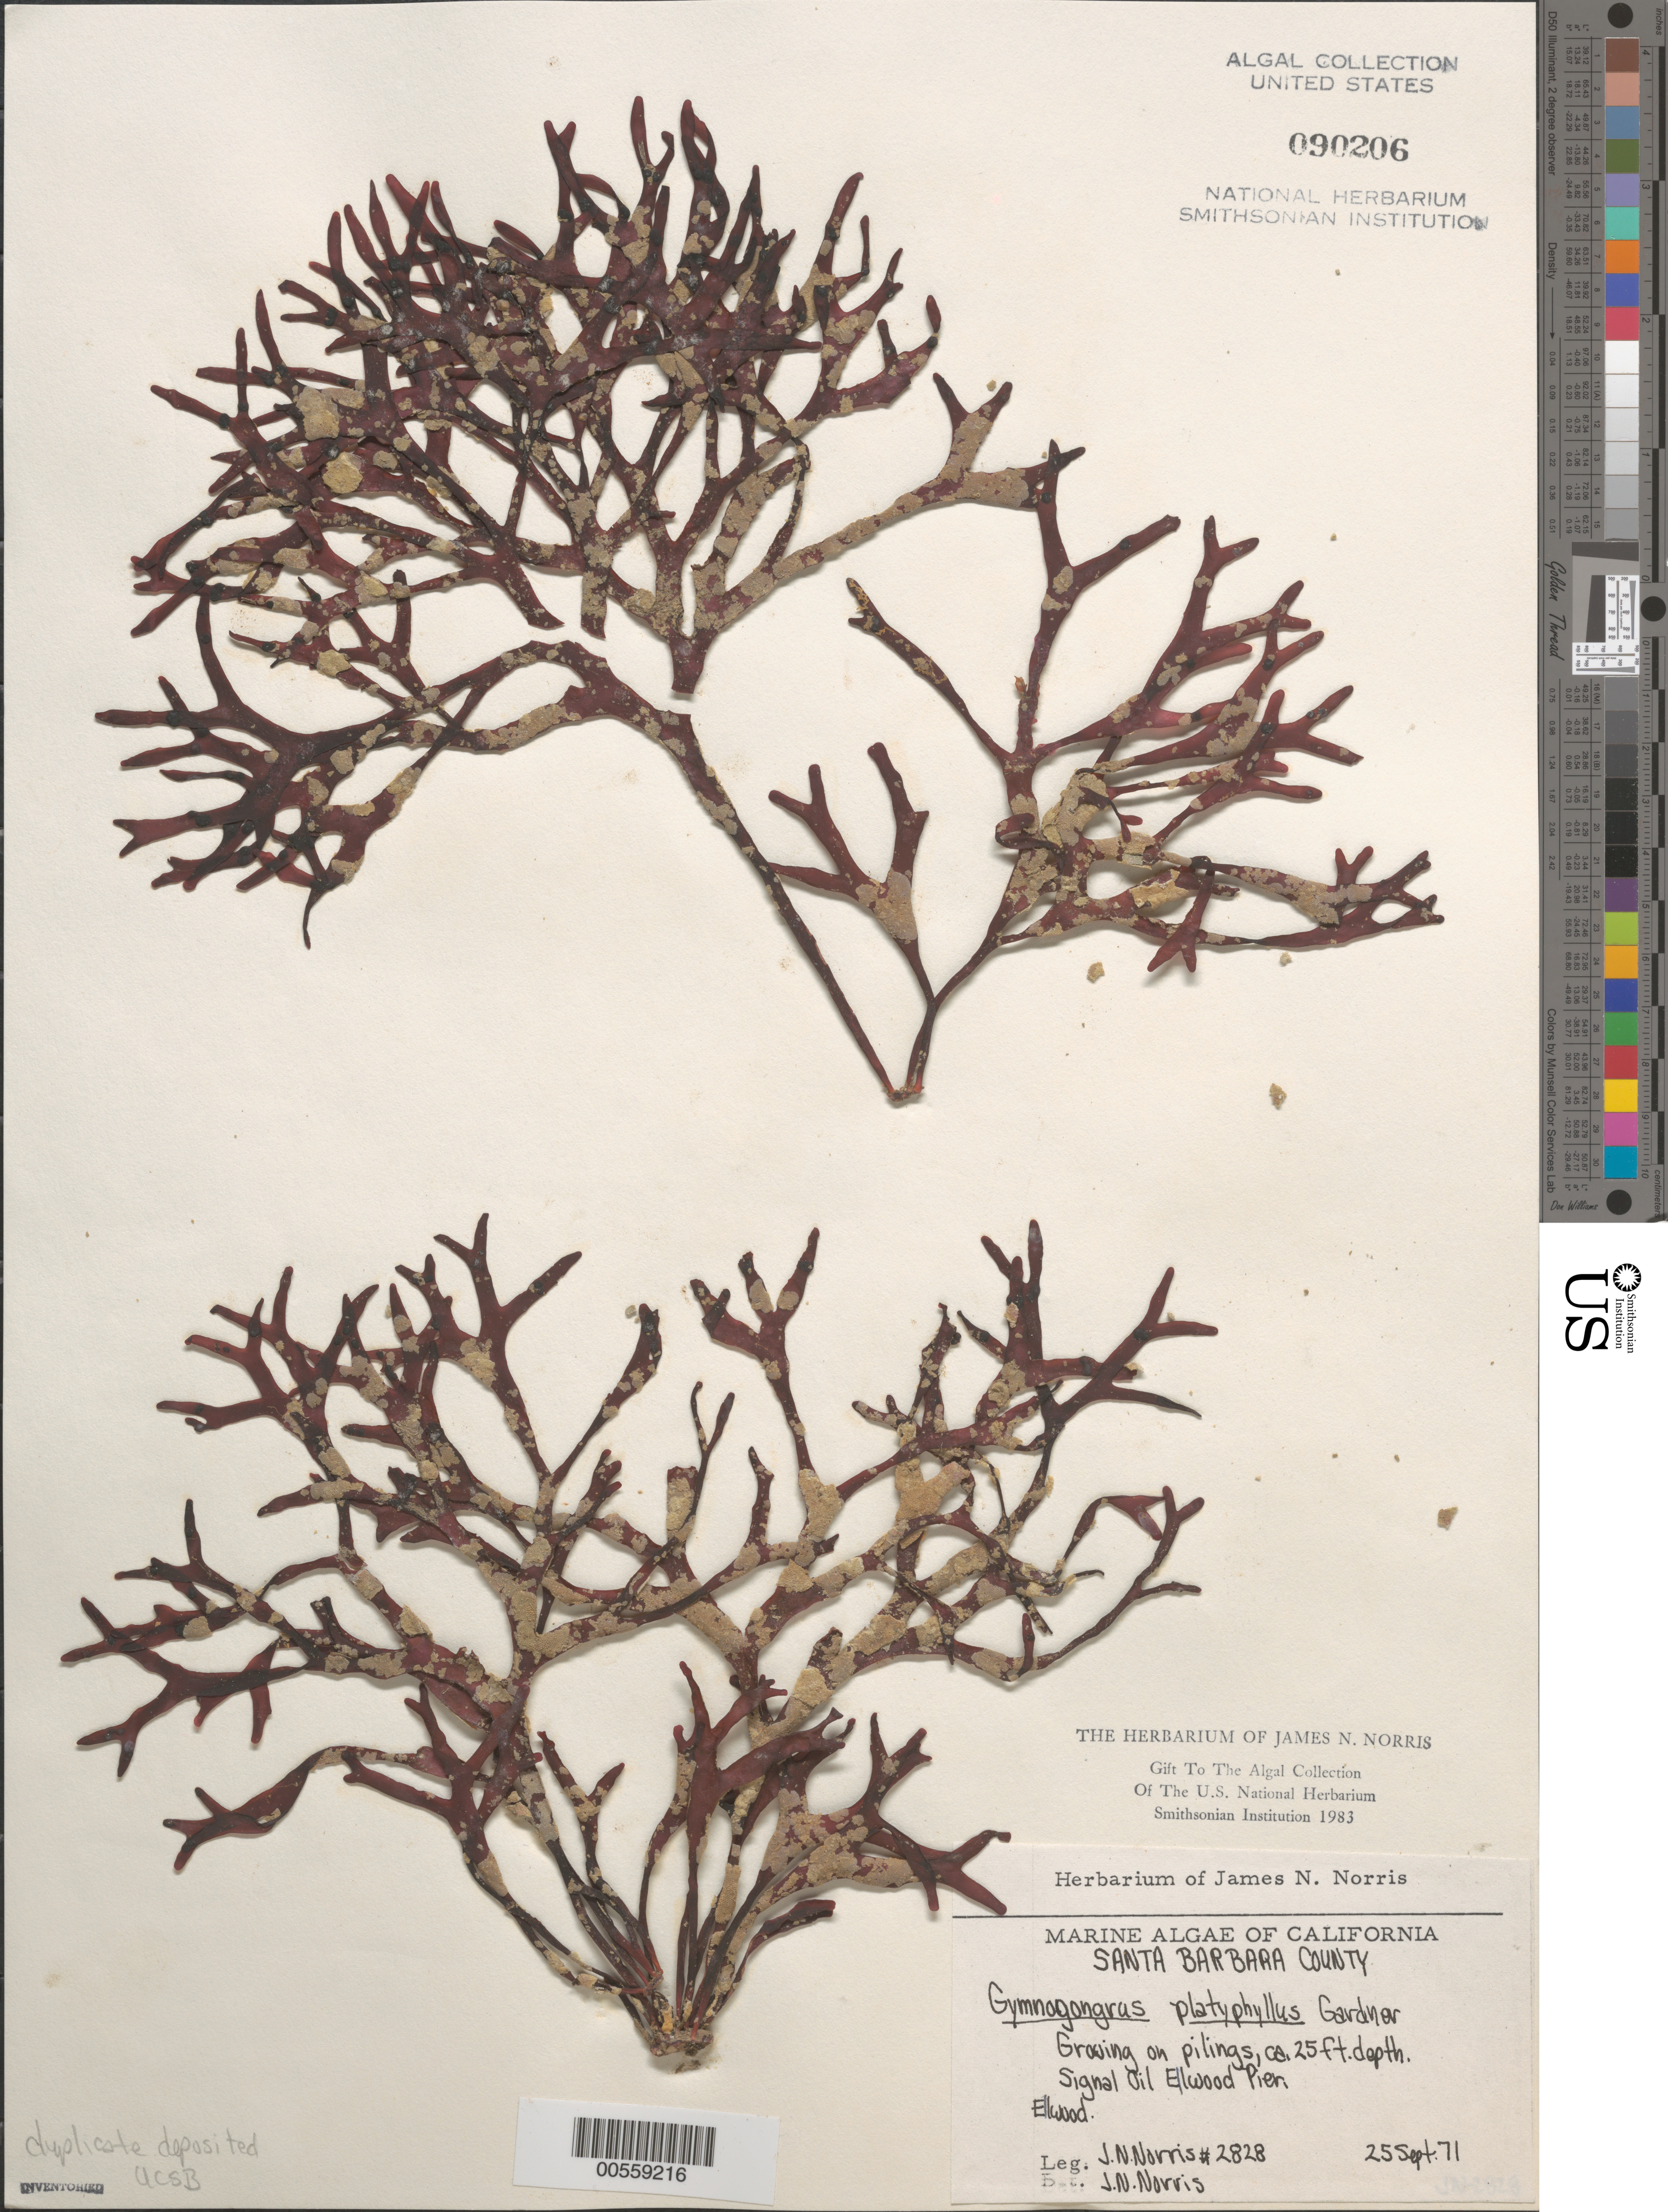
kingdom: Plantae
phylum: Rhodophyta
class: Florideophyceae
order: Gigartinales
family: Phyllophoraceae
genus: Gymnogongrus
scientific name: Gymnogongrus platyphyllus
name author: N.L. Gardner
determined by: Norris, James N.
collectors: J. N. Norris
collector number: JN-2828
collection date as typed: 25 Sep 1971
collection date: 1971-09-25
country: United States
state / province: California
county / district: Santa Barbara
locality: Ellwood, Signal Oil Ellwood pier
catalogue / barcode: US 90206